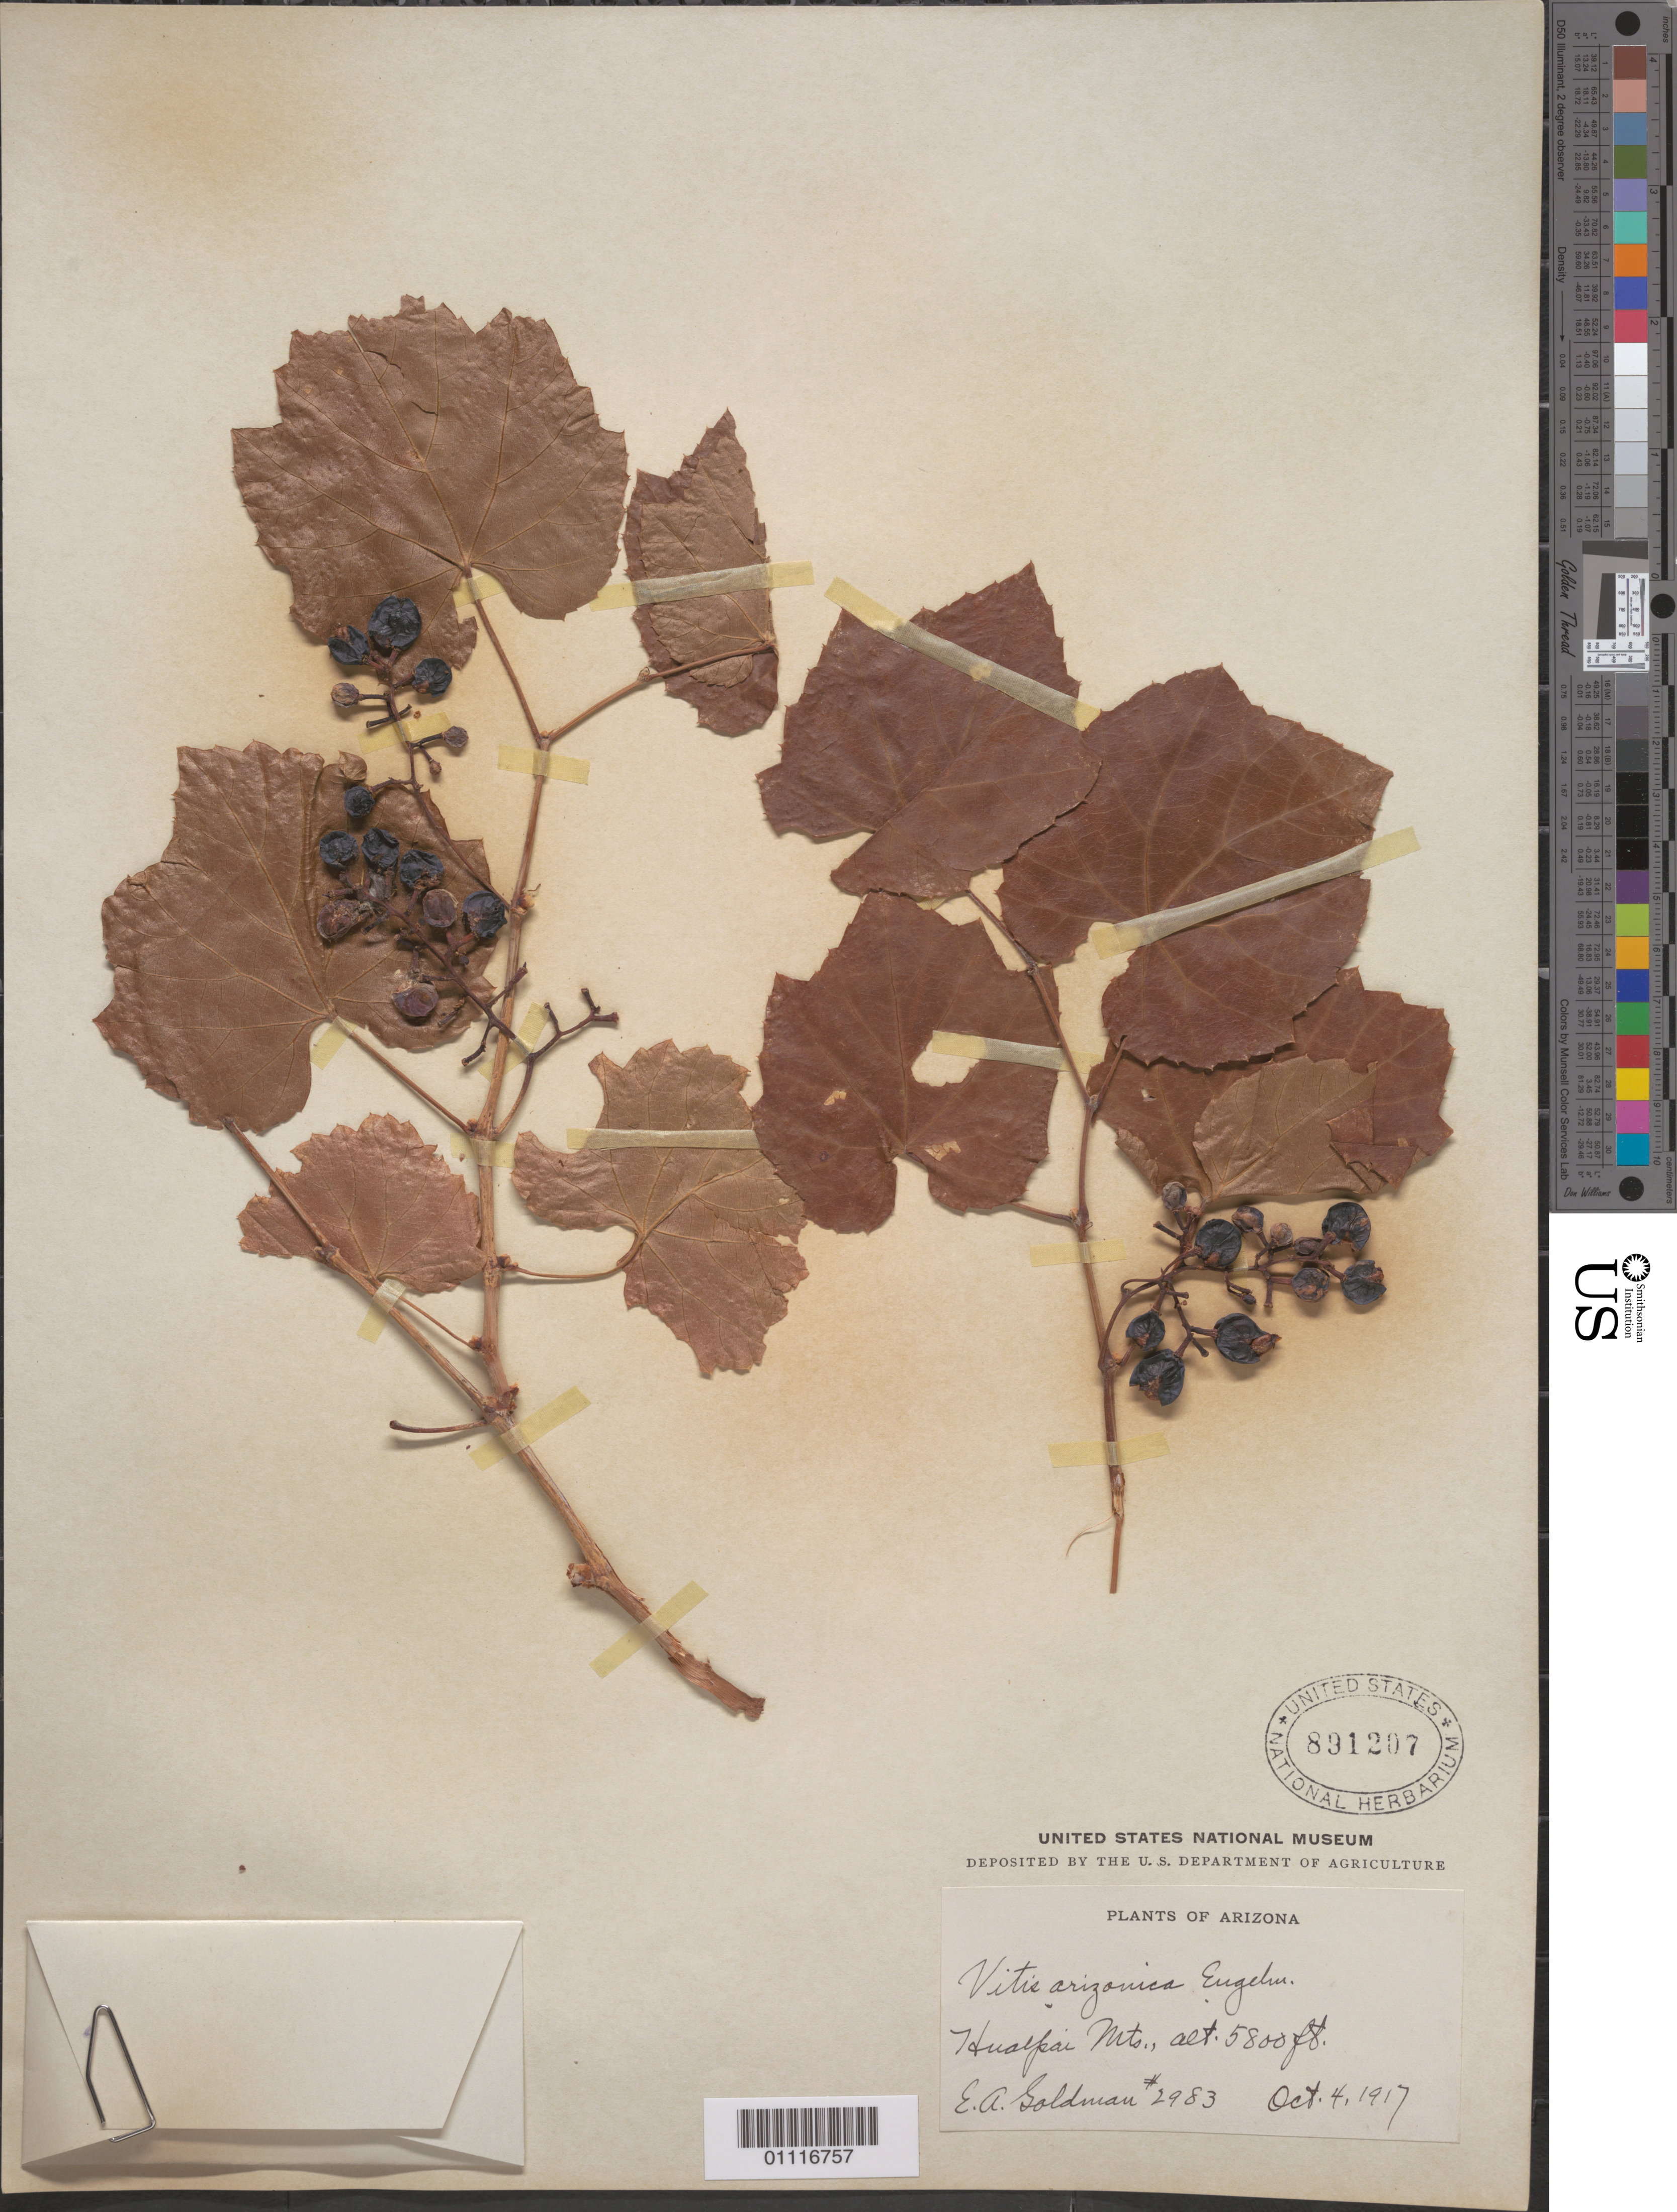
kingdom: Plantae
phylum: Tracheophyta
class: Magnoliopsida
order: Vitales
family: Vitaceae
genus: Vitis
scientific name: Vitis arizonica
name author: Engelm.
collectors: E. A. Goldman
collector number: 2983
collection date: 1917-10-04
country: United States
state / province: Arizona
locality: Hualapai Mts.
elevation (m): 1768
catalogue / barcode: US 891207